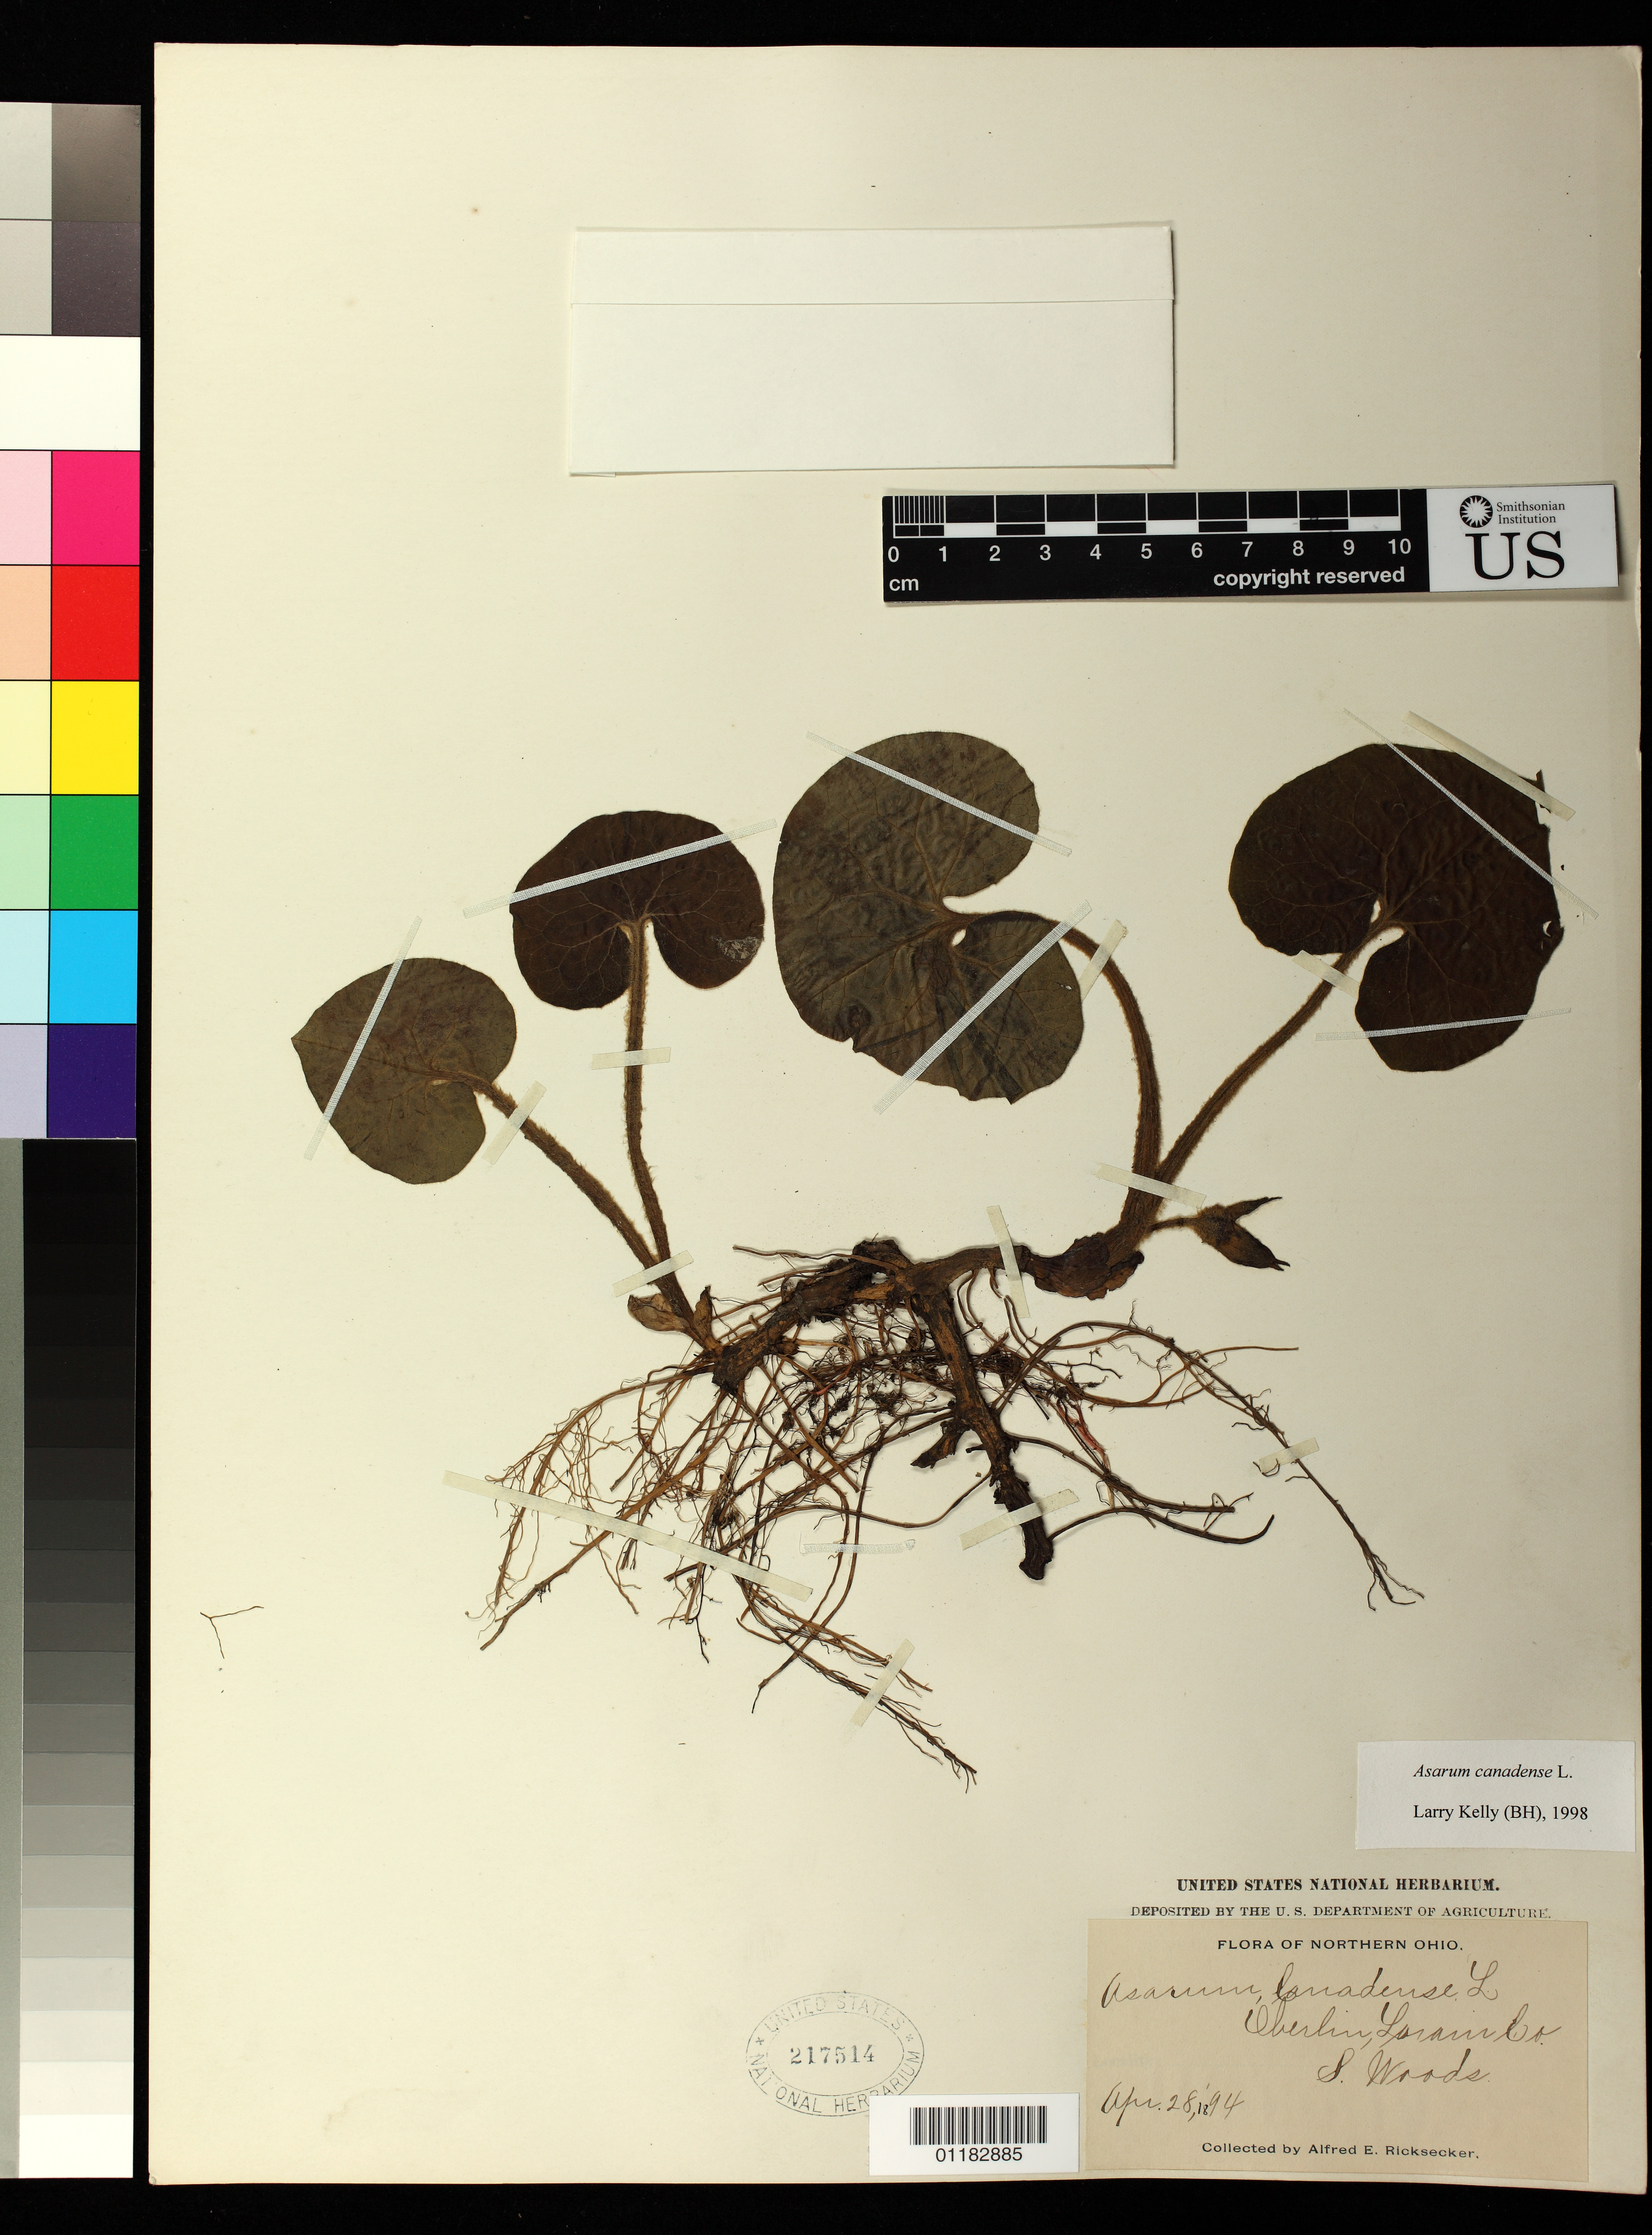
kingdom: Plantae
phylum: Tracheophyta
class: Magnoliopsida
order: Piperales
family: Aristolochiaceae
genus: Asarum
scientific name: Asarum canadense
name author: L.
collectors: A. E. Ricksecker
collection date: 1894-04-28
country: United States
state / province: Ohio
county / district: Lorain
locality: Oberlin, Lorain County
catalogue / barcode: US 217514